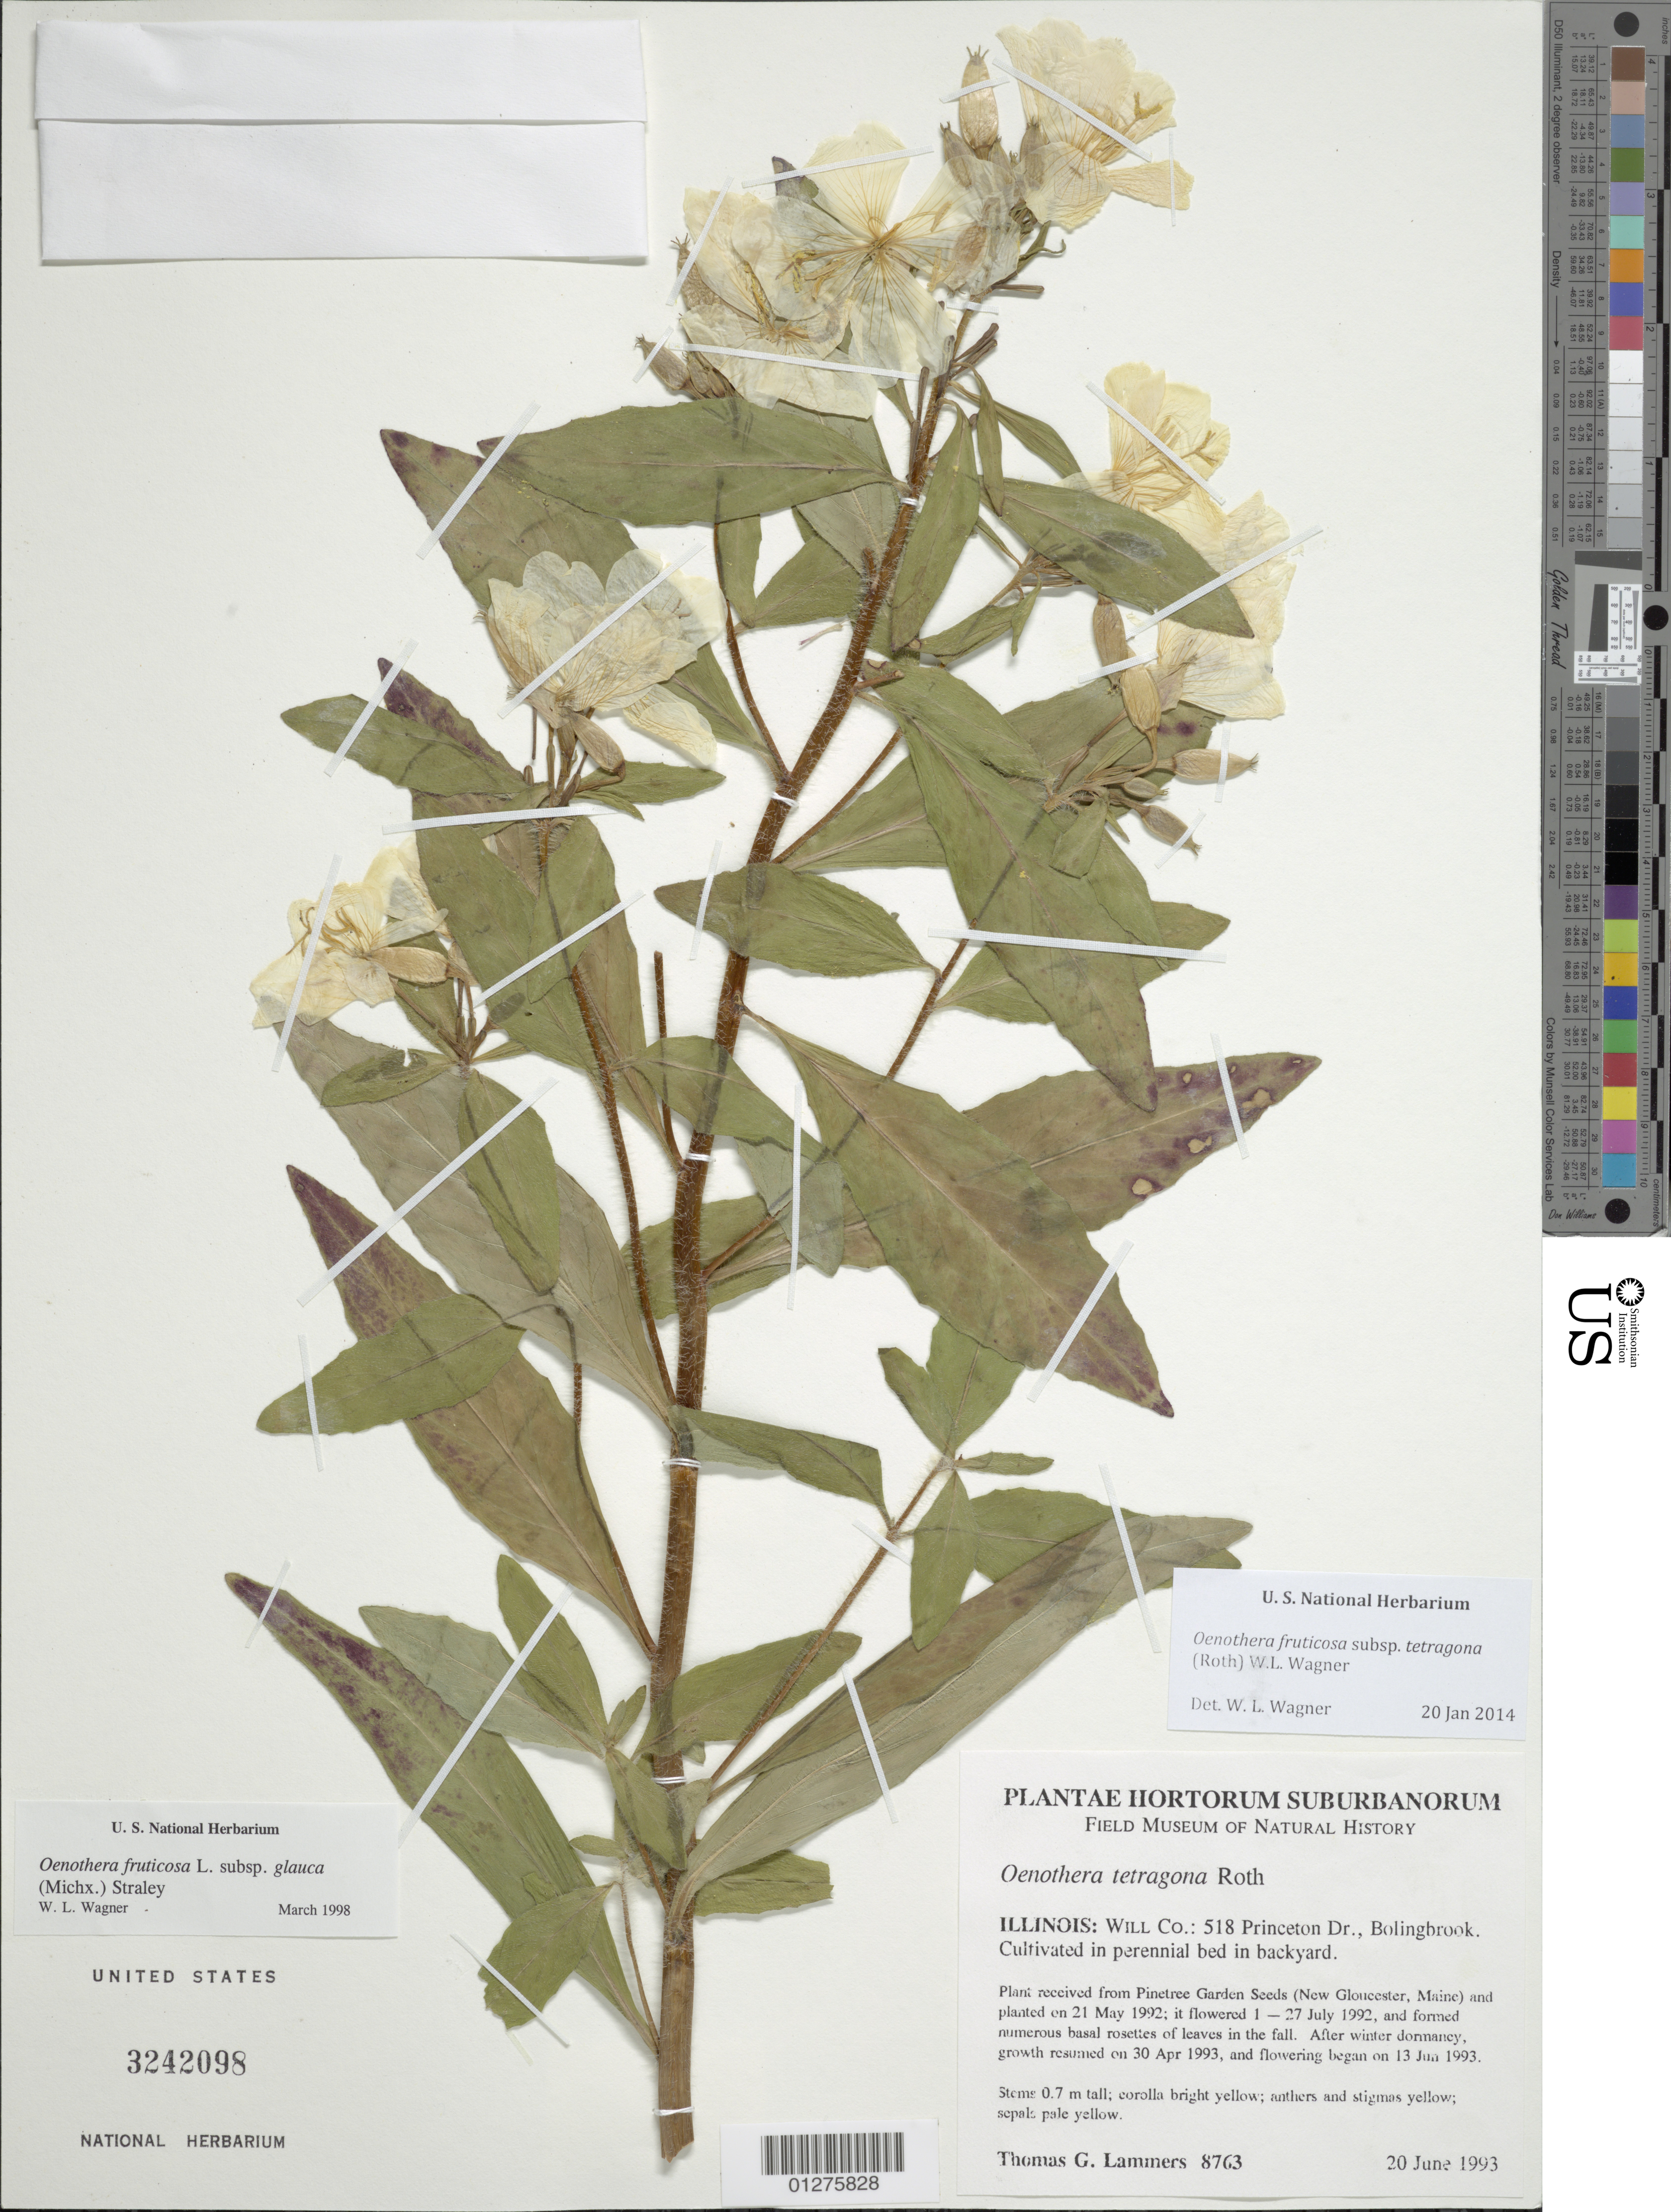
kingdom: Plantae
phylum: Tracheophyta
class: Magnoliopsida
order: Myrtales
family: Onagraceae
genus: Oenothera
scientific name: Oenothera fruticosa subsp. tetragona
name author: (Roth) W.L. Wagner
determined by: Wagner, W. L., (BOT), Smithsonian Institution - National Museum of Natural History (UNITED STATES)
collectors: T. G. Lammers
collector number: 8763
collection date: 1993-06-20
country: United States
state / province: Illinois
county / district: Will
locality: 518 Princeton Dr., Bolingbrook.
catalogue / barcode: US 3242098